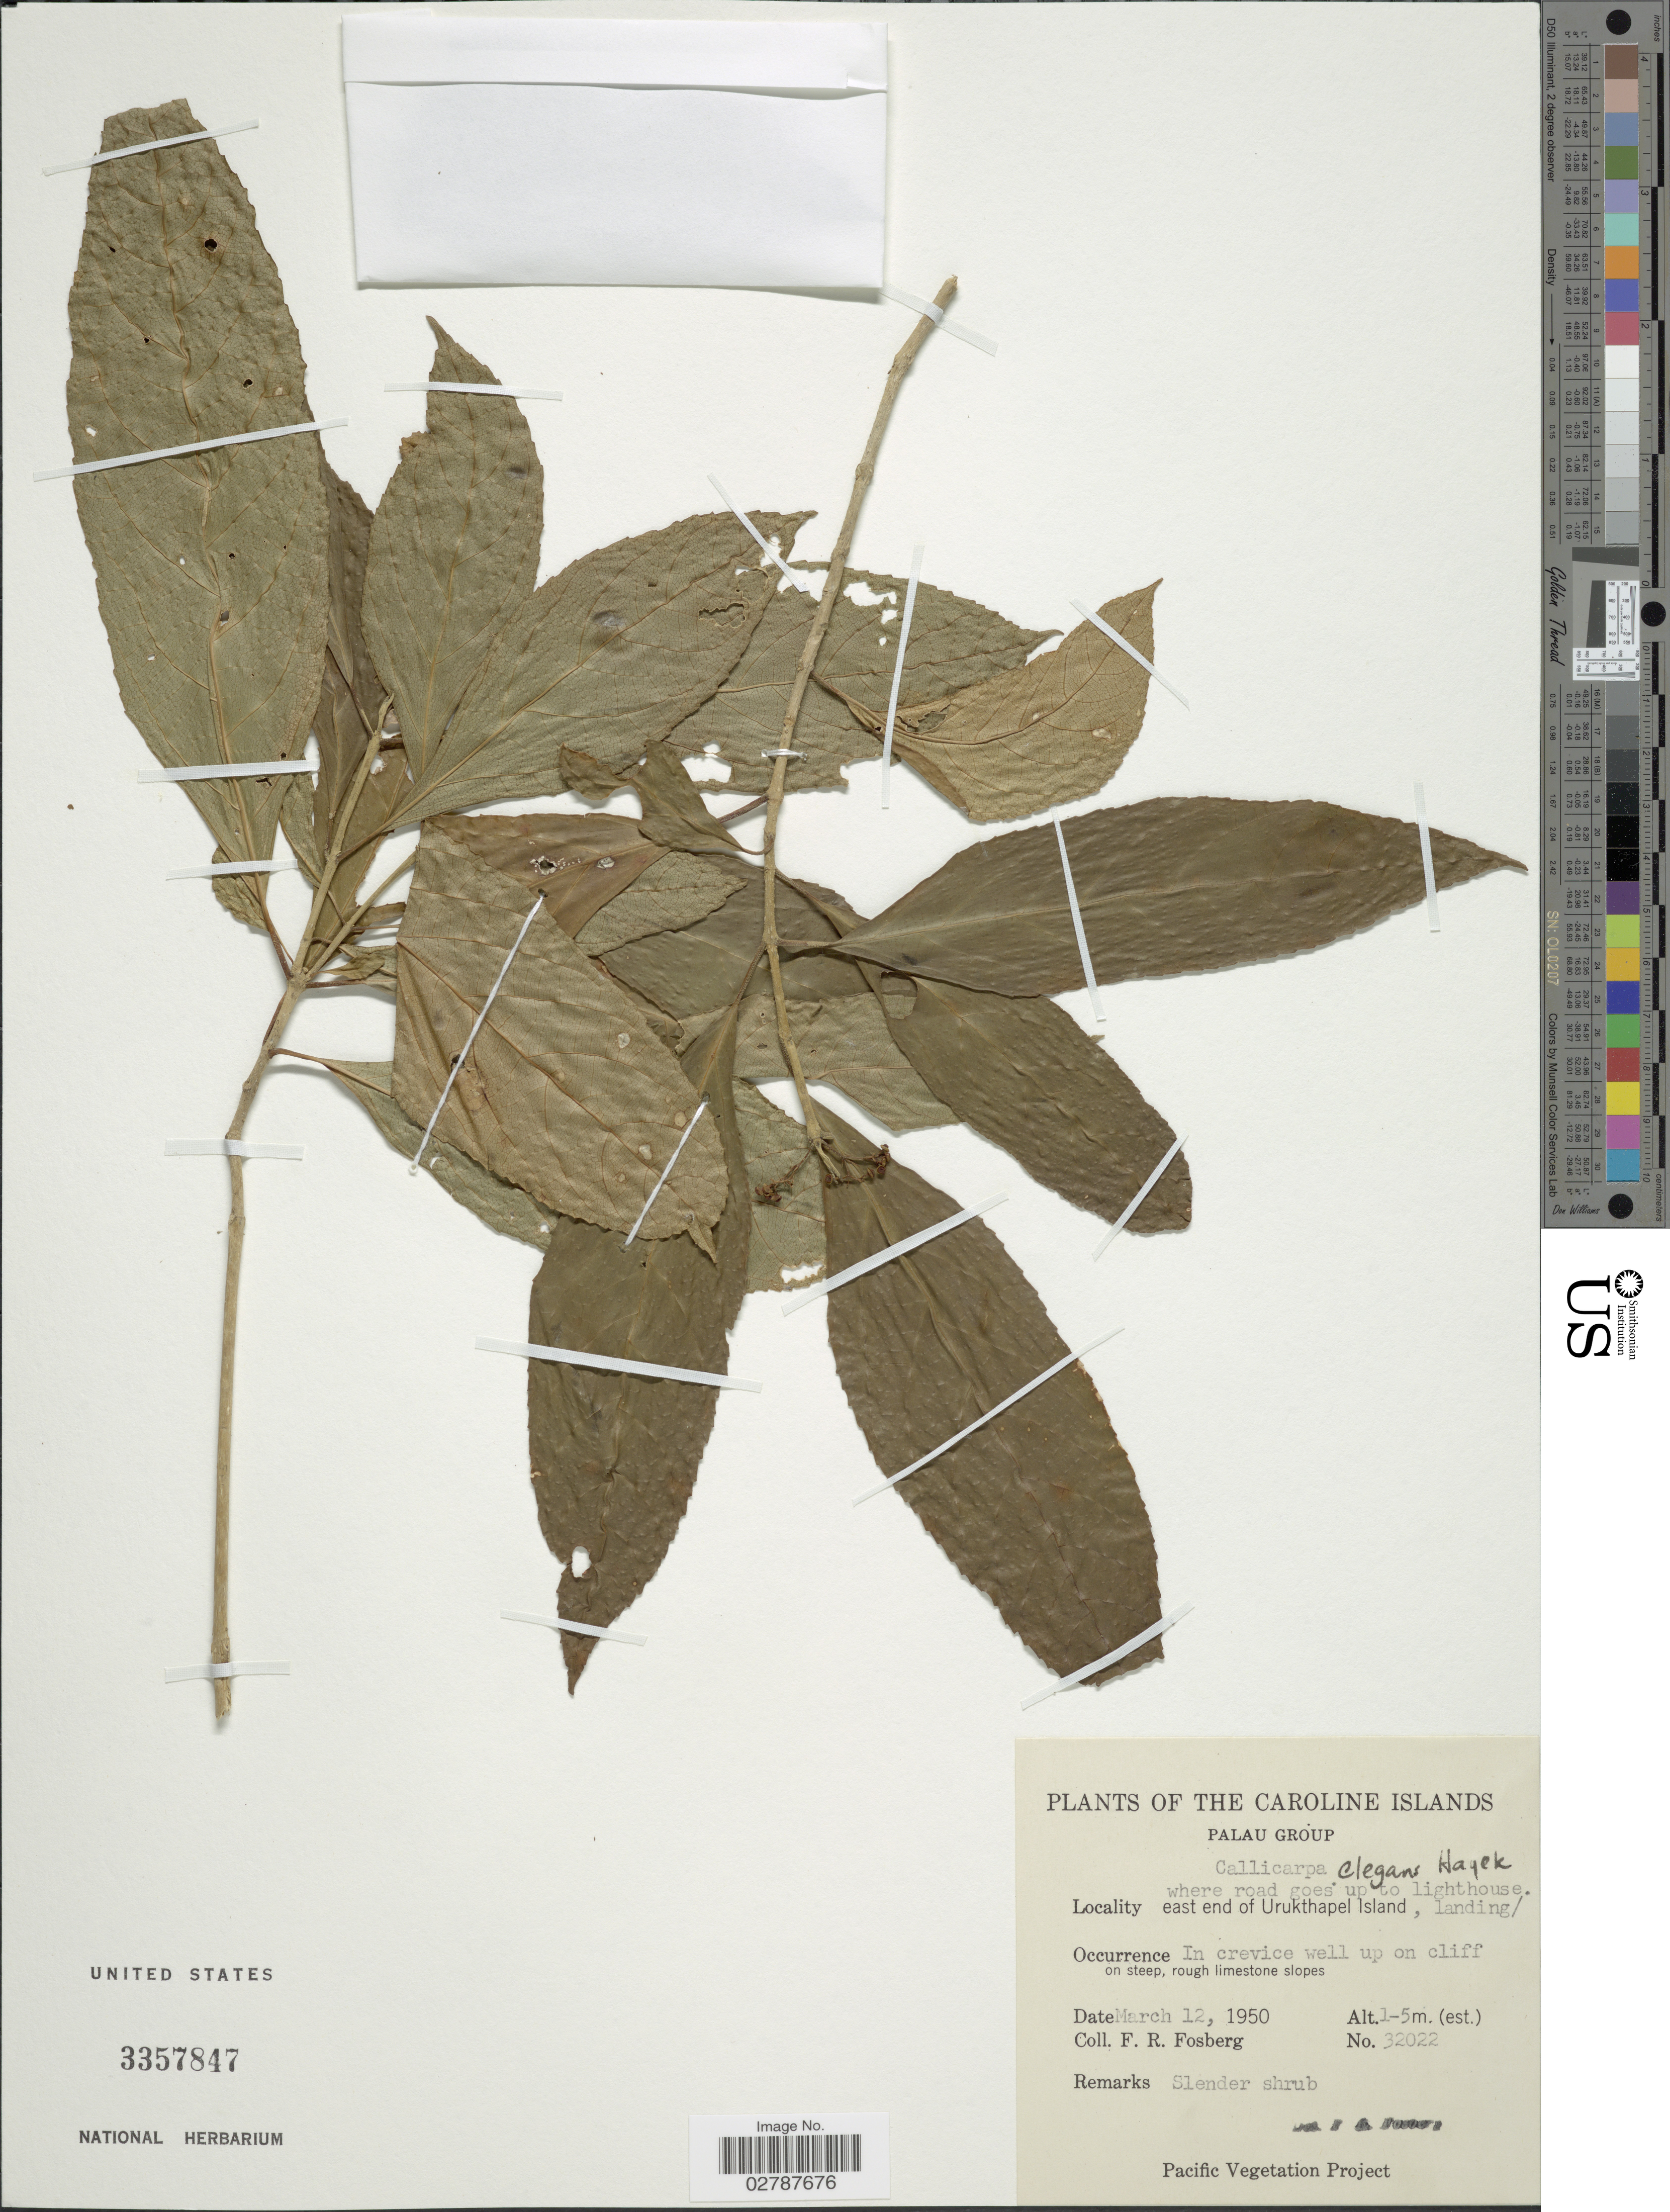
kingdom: Plantae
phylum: Tracheophyta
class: Magnoliopsida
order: Lamiales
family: Lamiaceae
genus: Callicarpa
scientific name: Callicarpa elegans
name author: Hayek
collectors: F. R. Fosberg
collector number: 32022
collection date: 1950-03-12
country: Palau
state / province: Koror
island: Ngeruktabel [Urukthapel]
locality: The Caroline Islands. Palau Group. Where road goes up to lighthouse. East end of Urukthapel Island, landing.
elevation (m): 1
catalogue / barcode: US 3357847